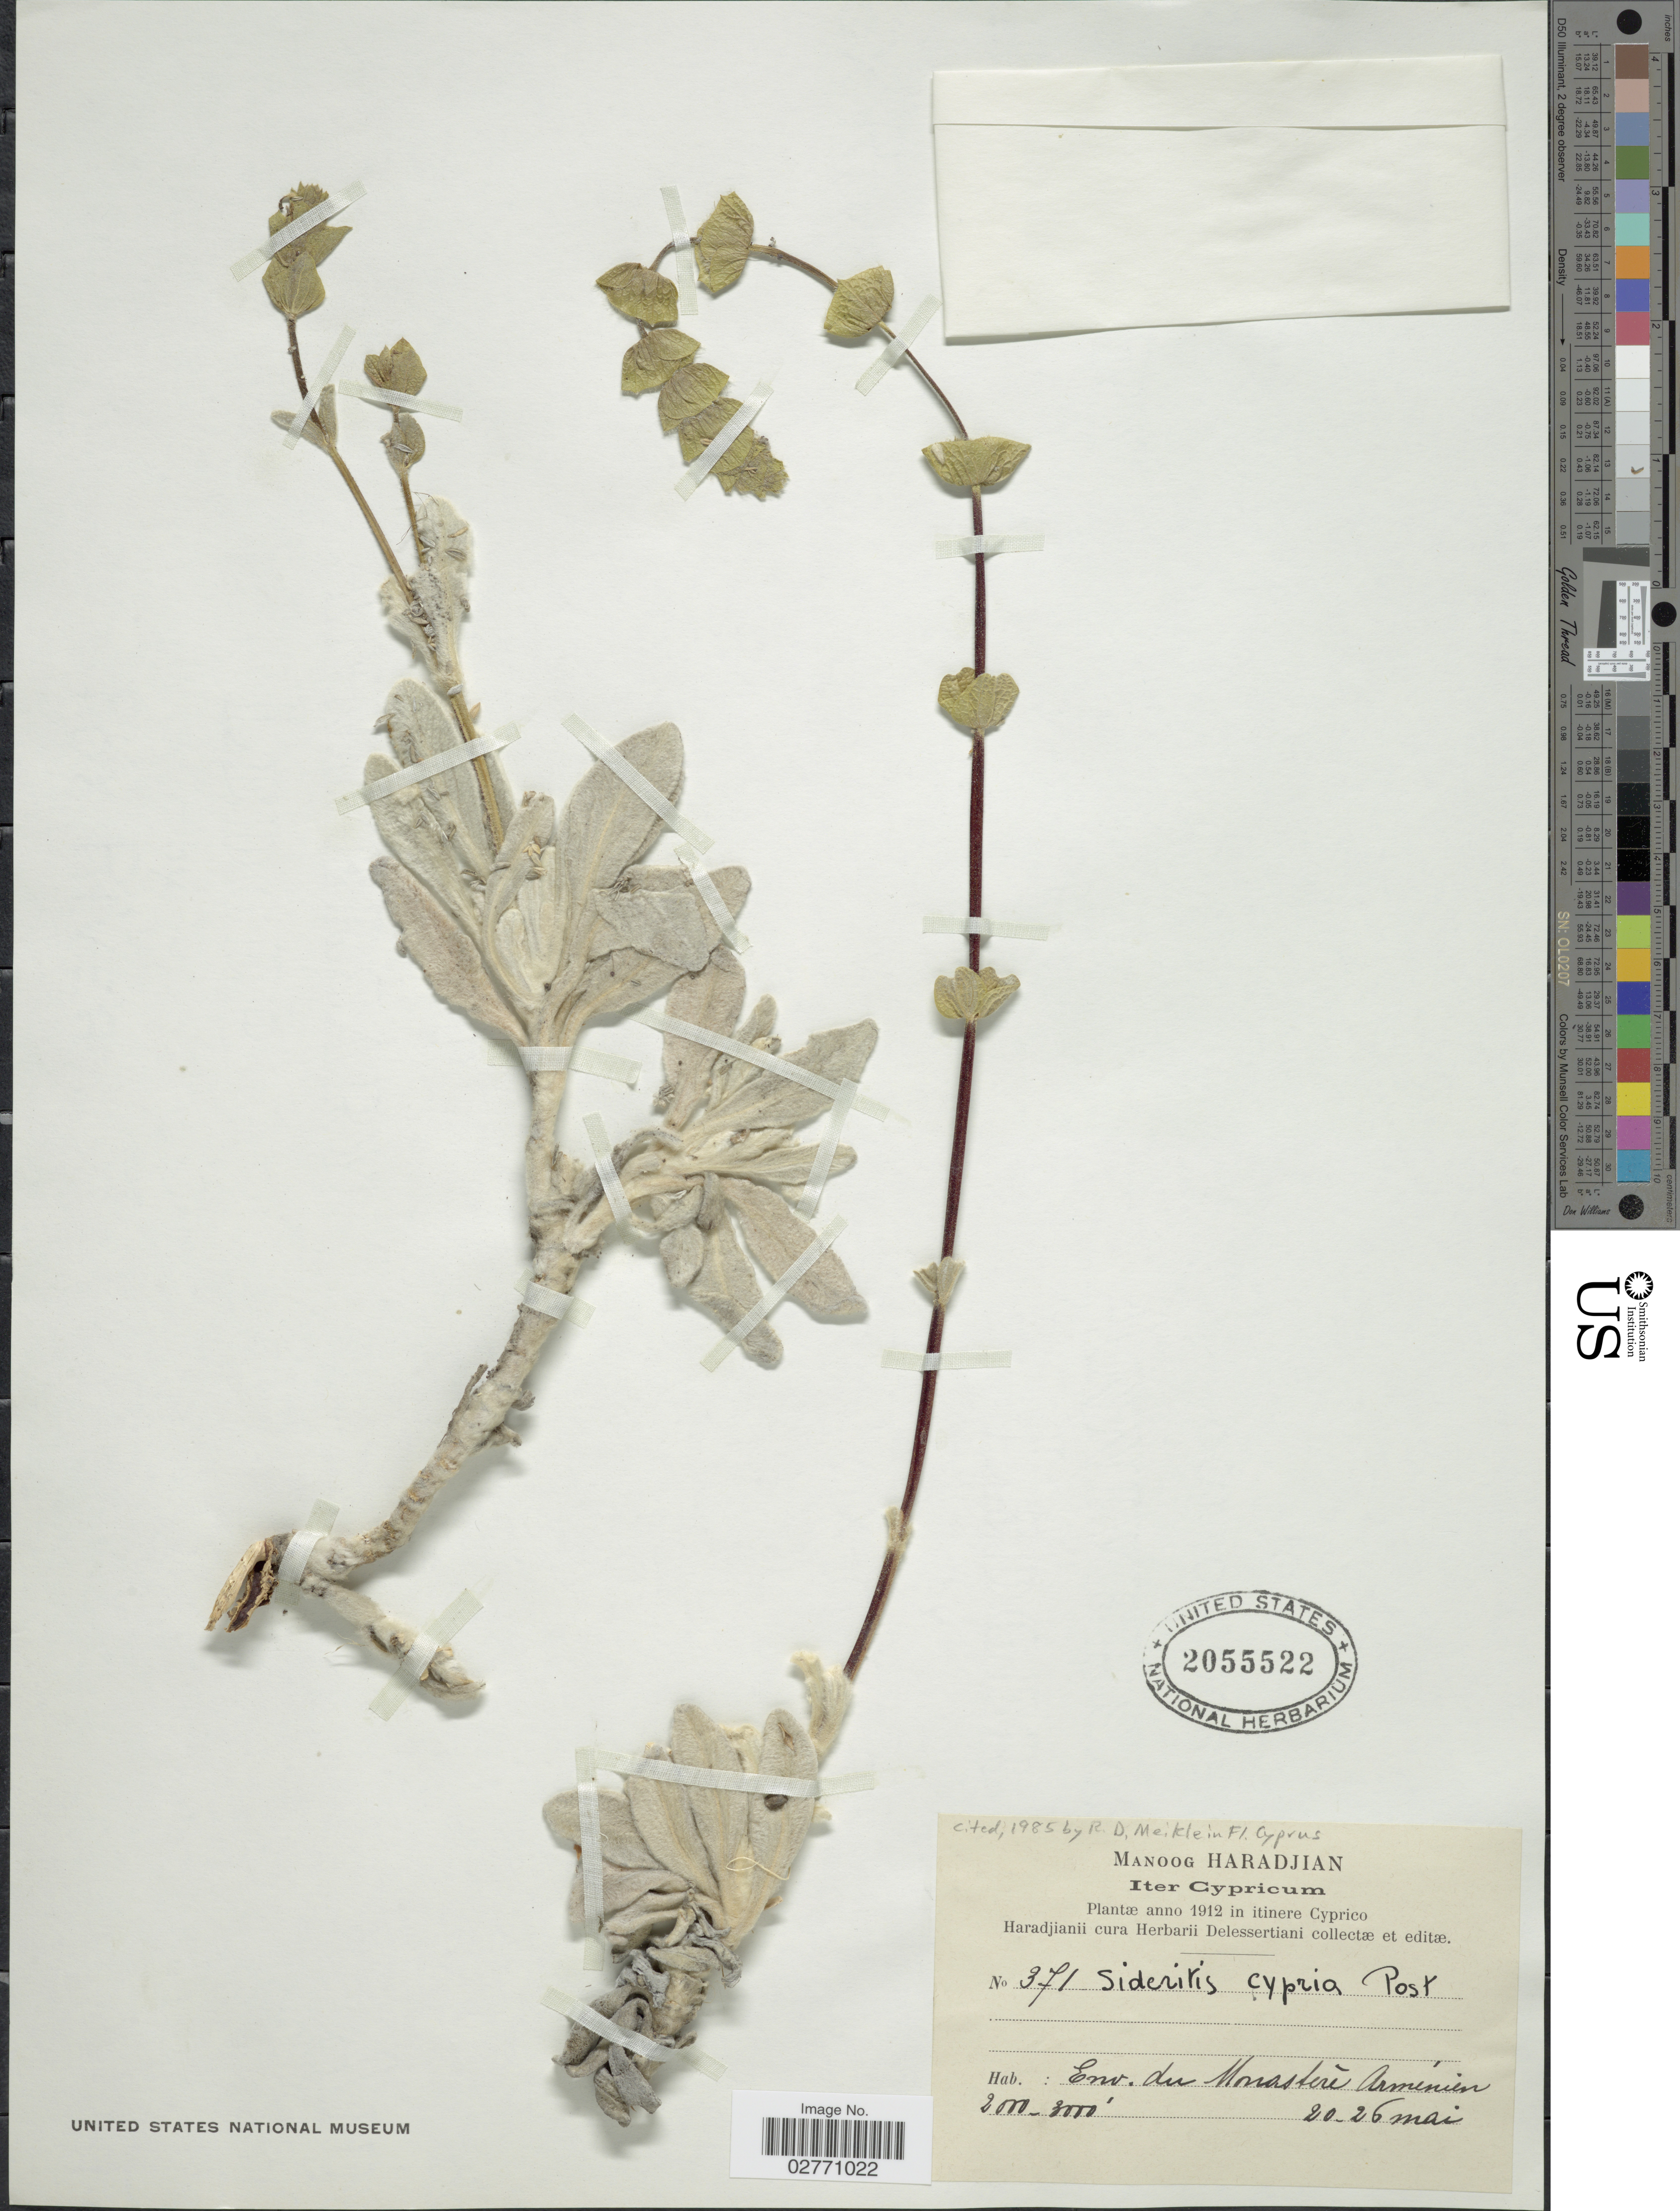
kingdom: Plantae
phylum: Tracheophyta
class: Magnoliopsida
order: Lamiales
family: Lamiaceae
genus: Sideritis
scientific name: Sideritis cypria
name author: Post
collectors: M. Haradjian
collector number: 371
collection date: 1912-05-20/1912-05-26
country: Armenia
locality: Cypricum. Env. de Monasterè Arménien.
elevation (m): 610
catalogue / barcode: US 2055522